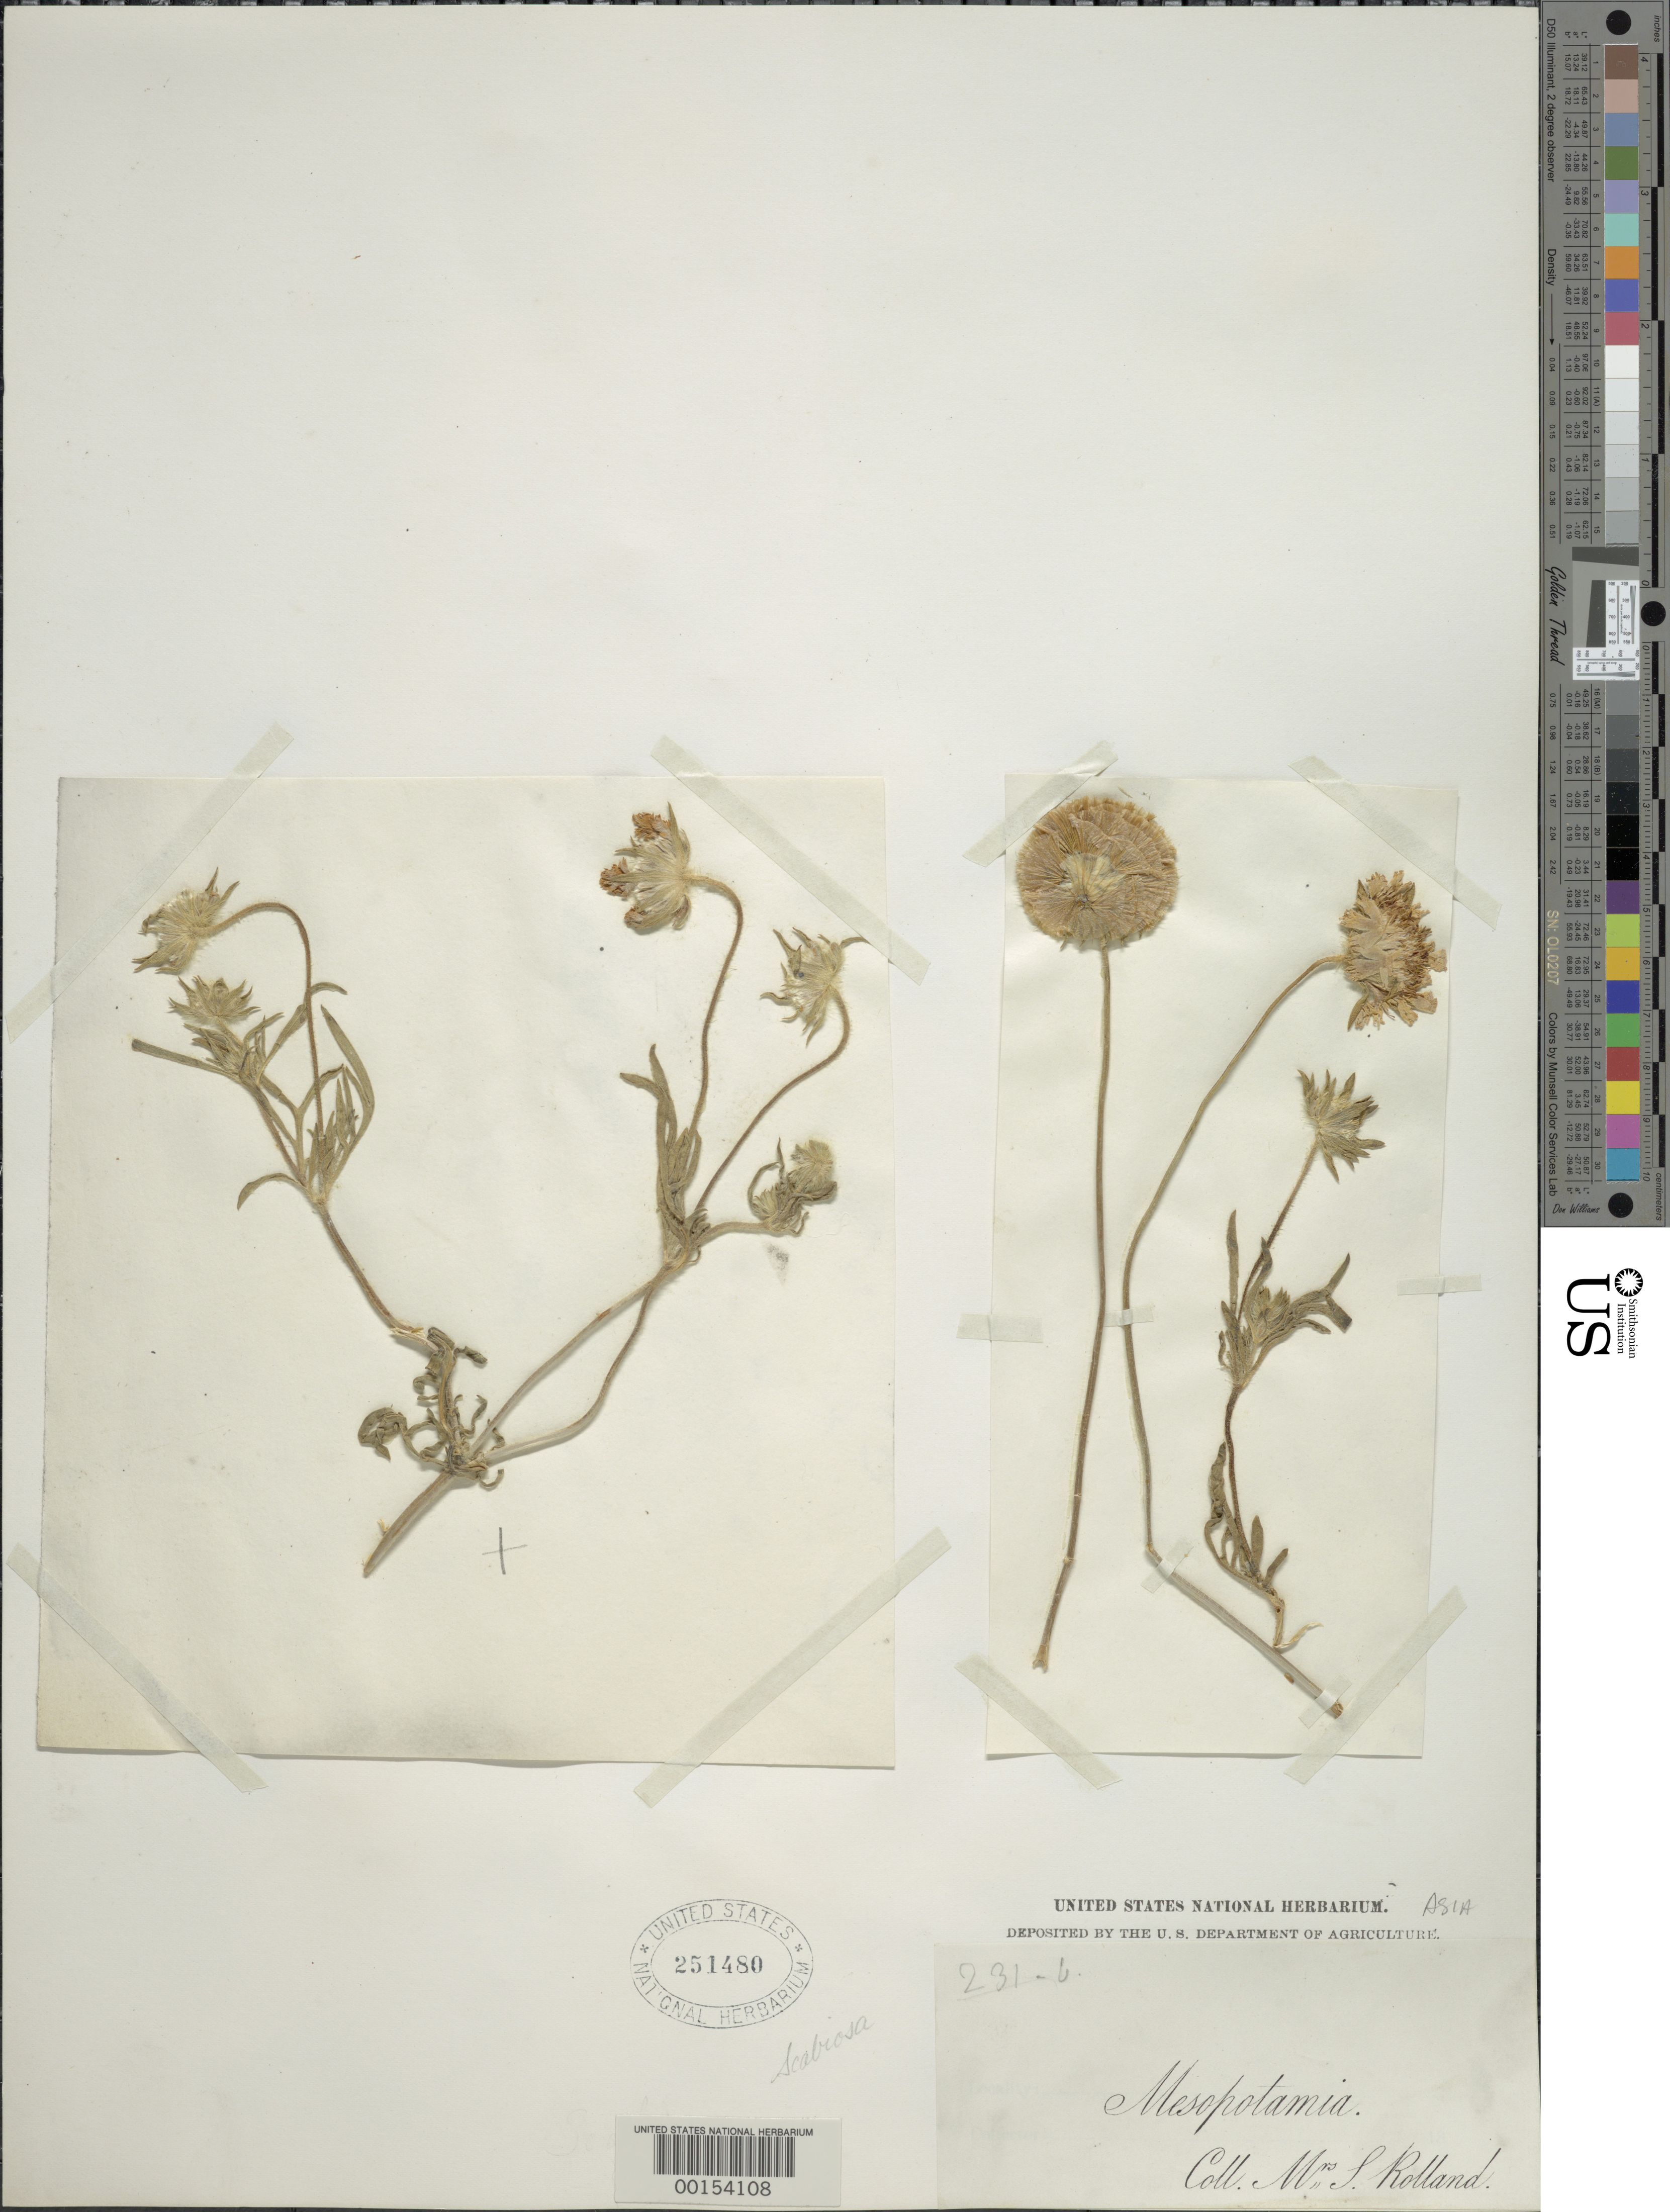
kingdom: Plantae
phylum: Tracheophyta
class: Magnoliopsida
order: Dipsacales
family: Caprifoliaceae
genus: Scabiosa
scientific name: Scabiosa sp.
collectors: S. Rolland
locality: Mesopotamia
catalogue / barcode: US 251480